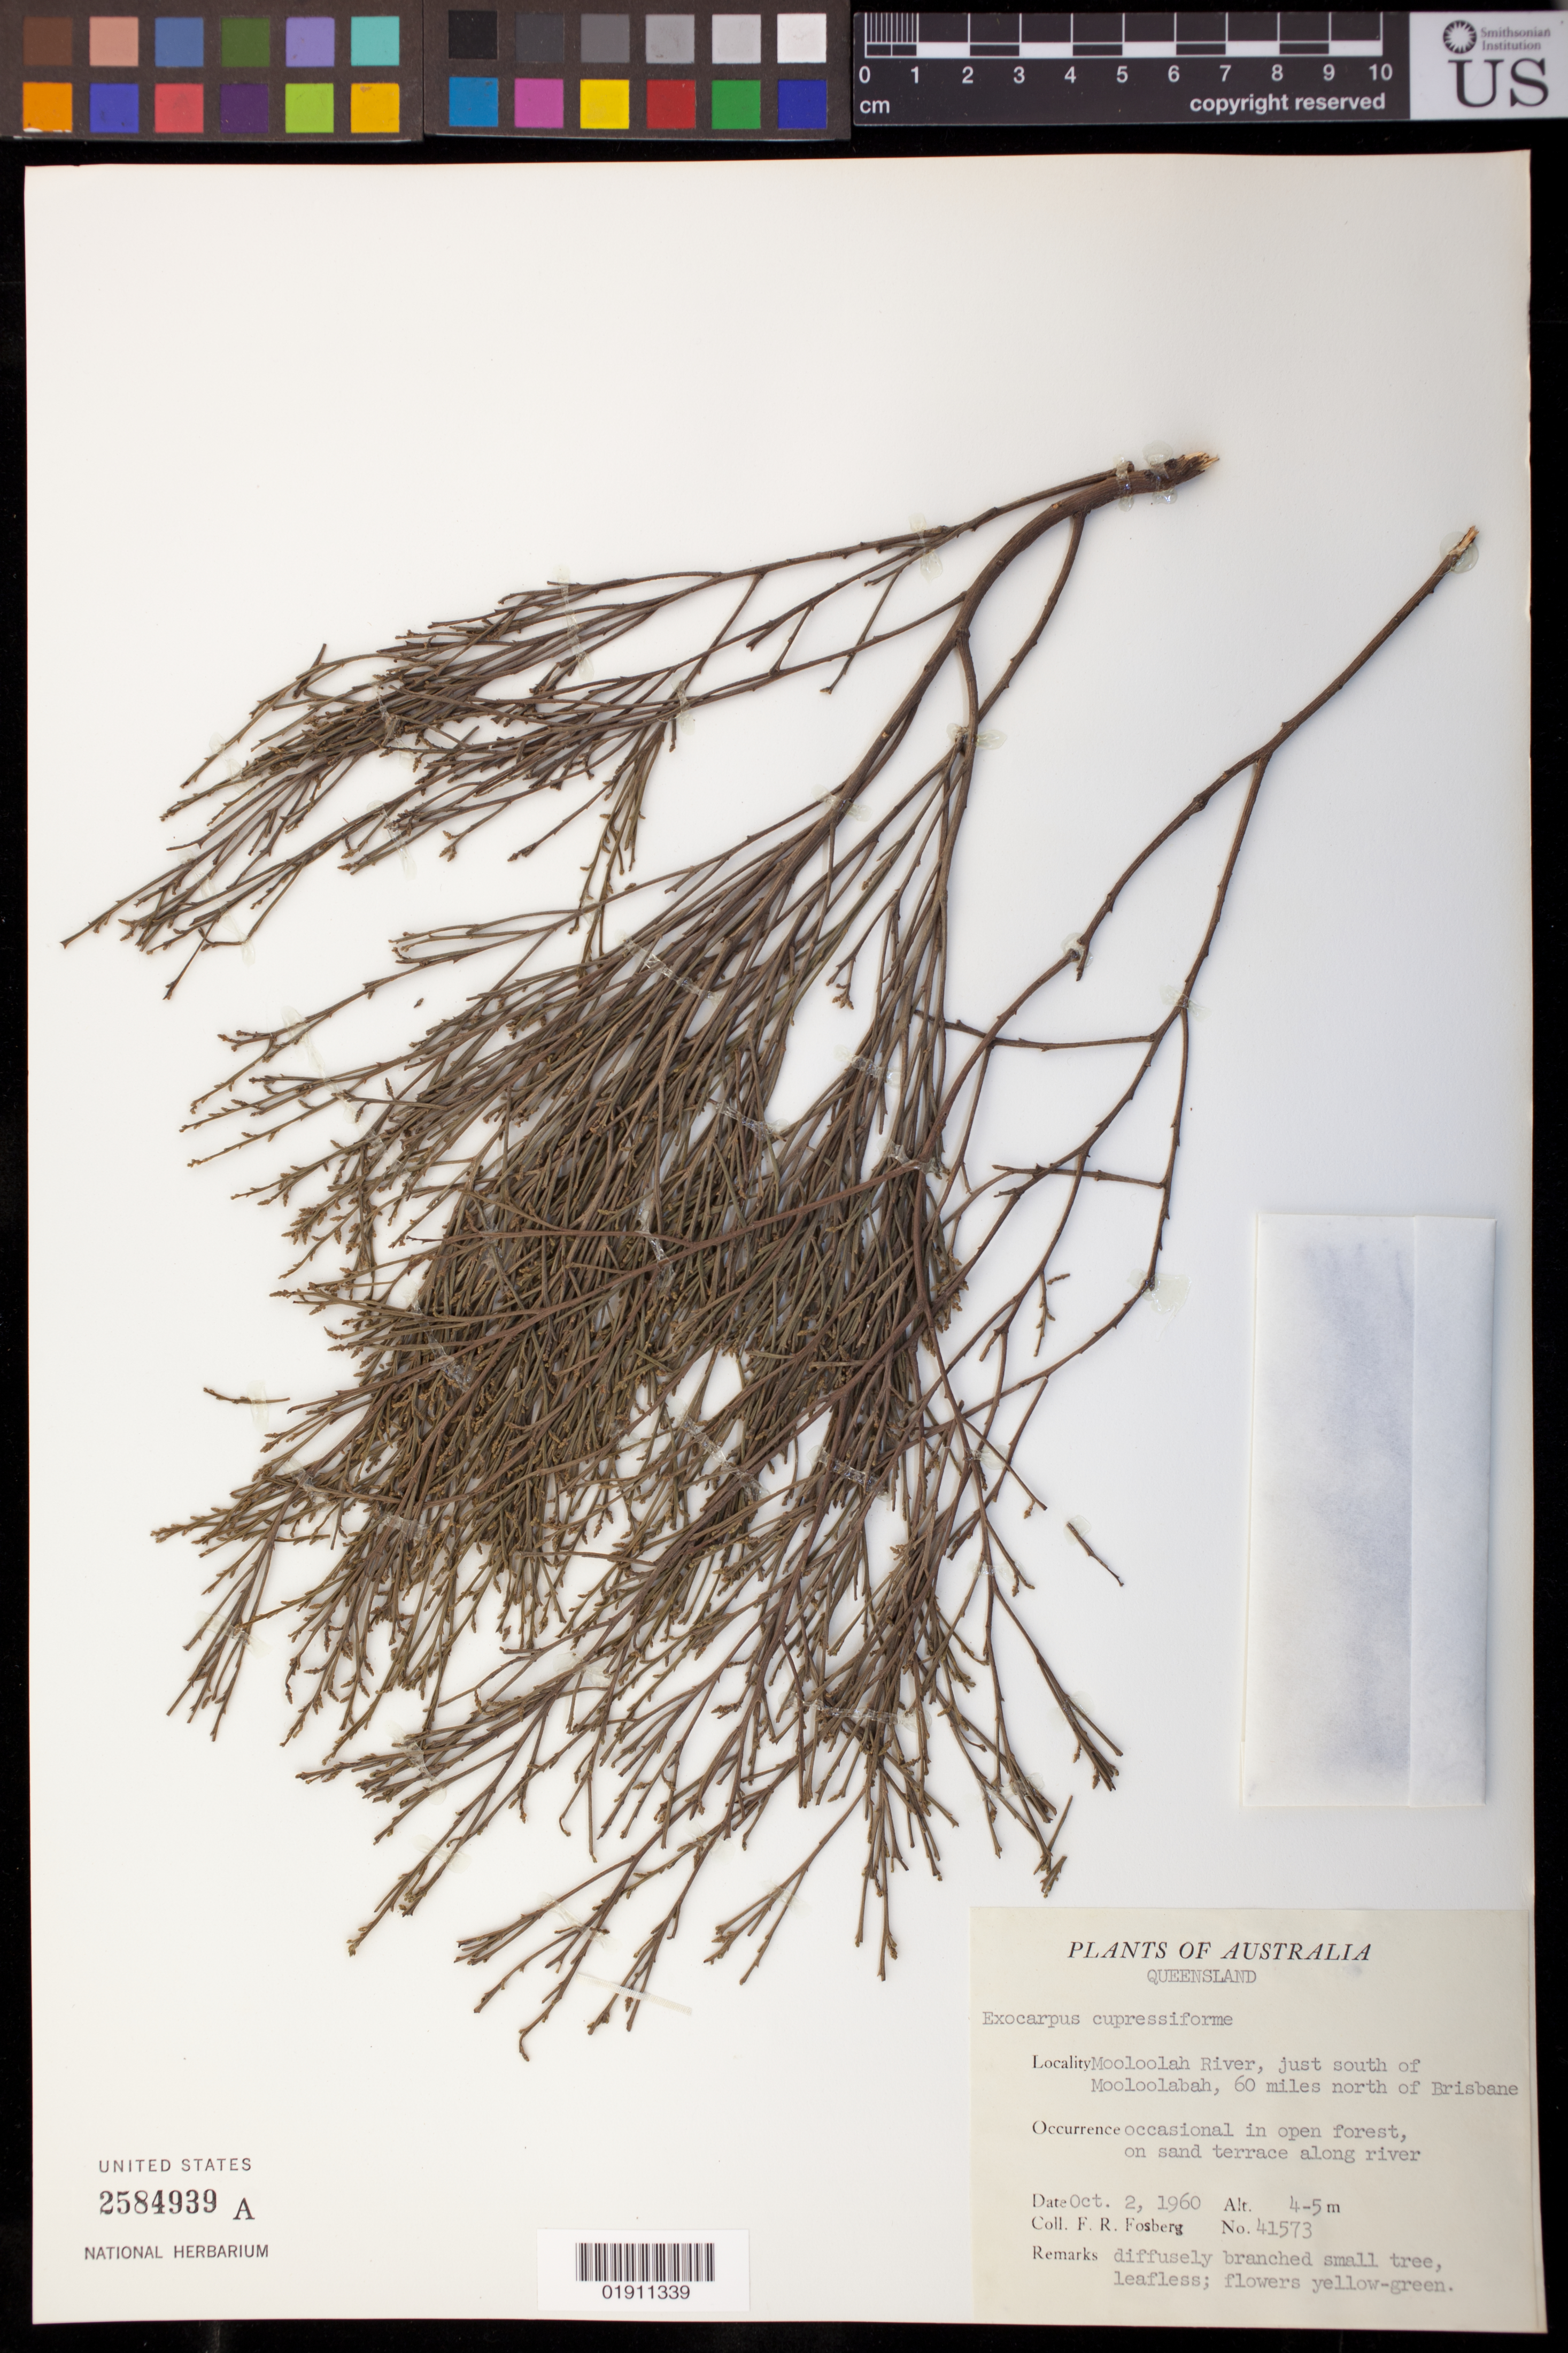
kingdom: Plantae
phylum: Tracheophyta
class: Magnoliopsida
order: Santalales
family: Santalaceae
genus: Exocarpos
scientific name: Exocarpos cupressiformis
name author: Labill.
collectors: F. R. Fosberg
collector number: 41573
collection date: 1960-10-02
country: Australia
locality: Mooloolah River, just south of Mooloolabah, 60 miles north of Brisbane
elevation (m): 4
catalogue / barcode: US 2584939A